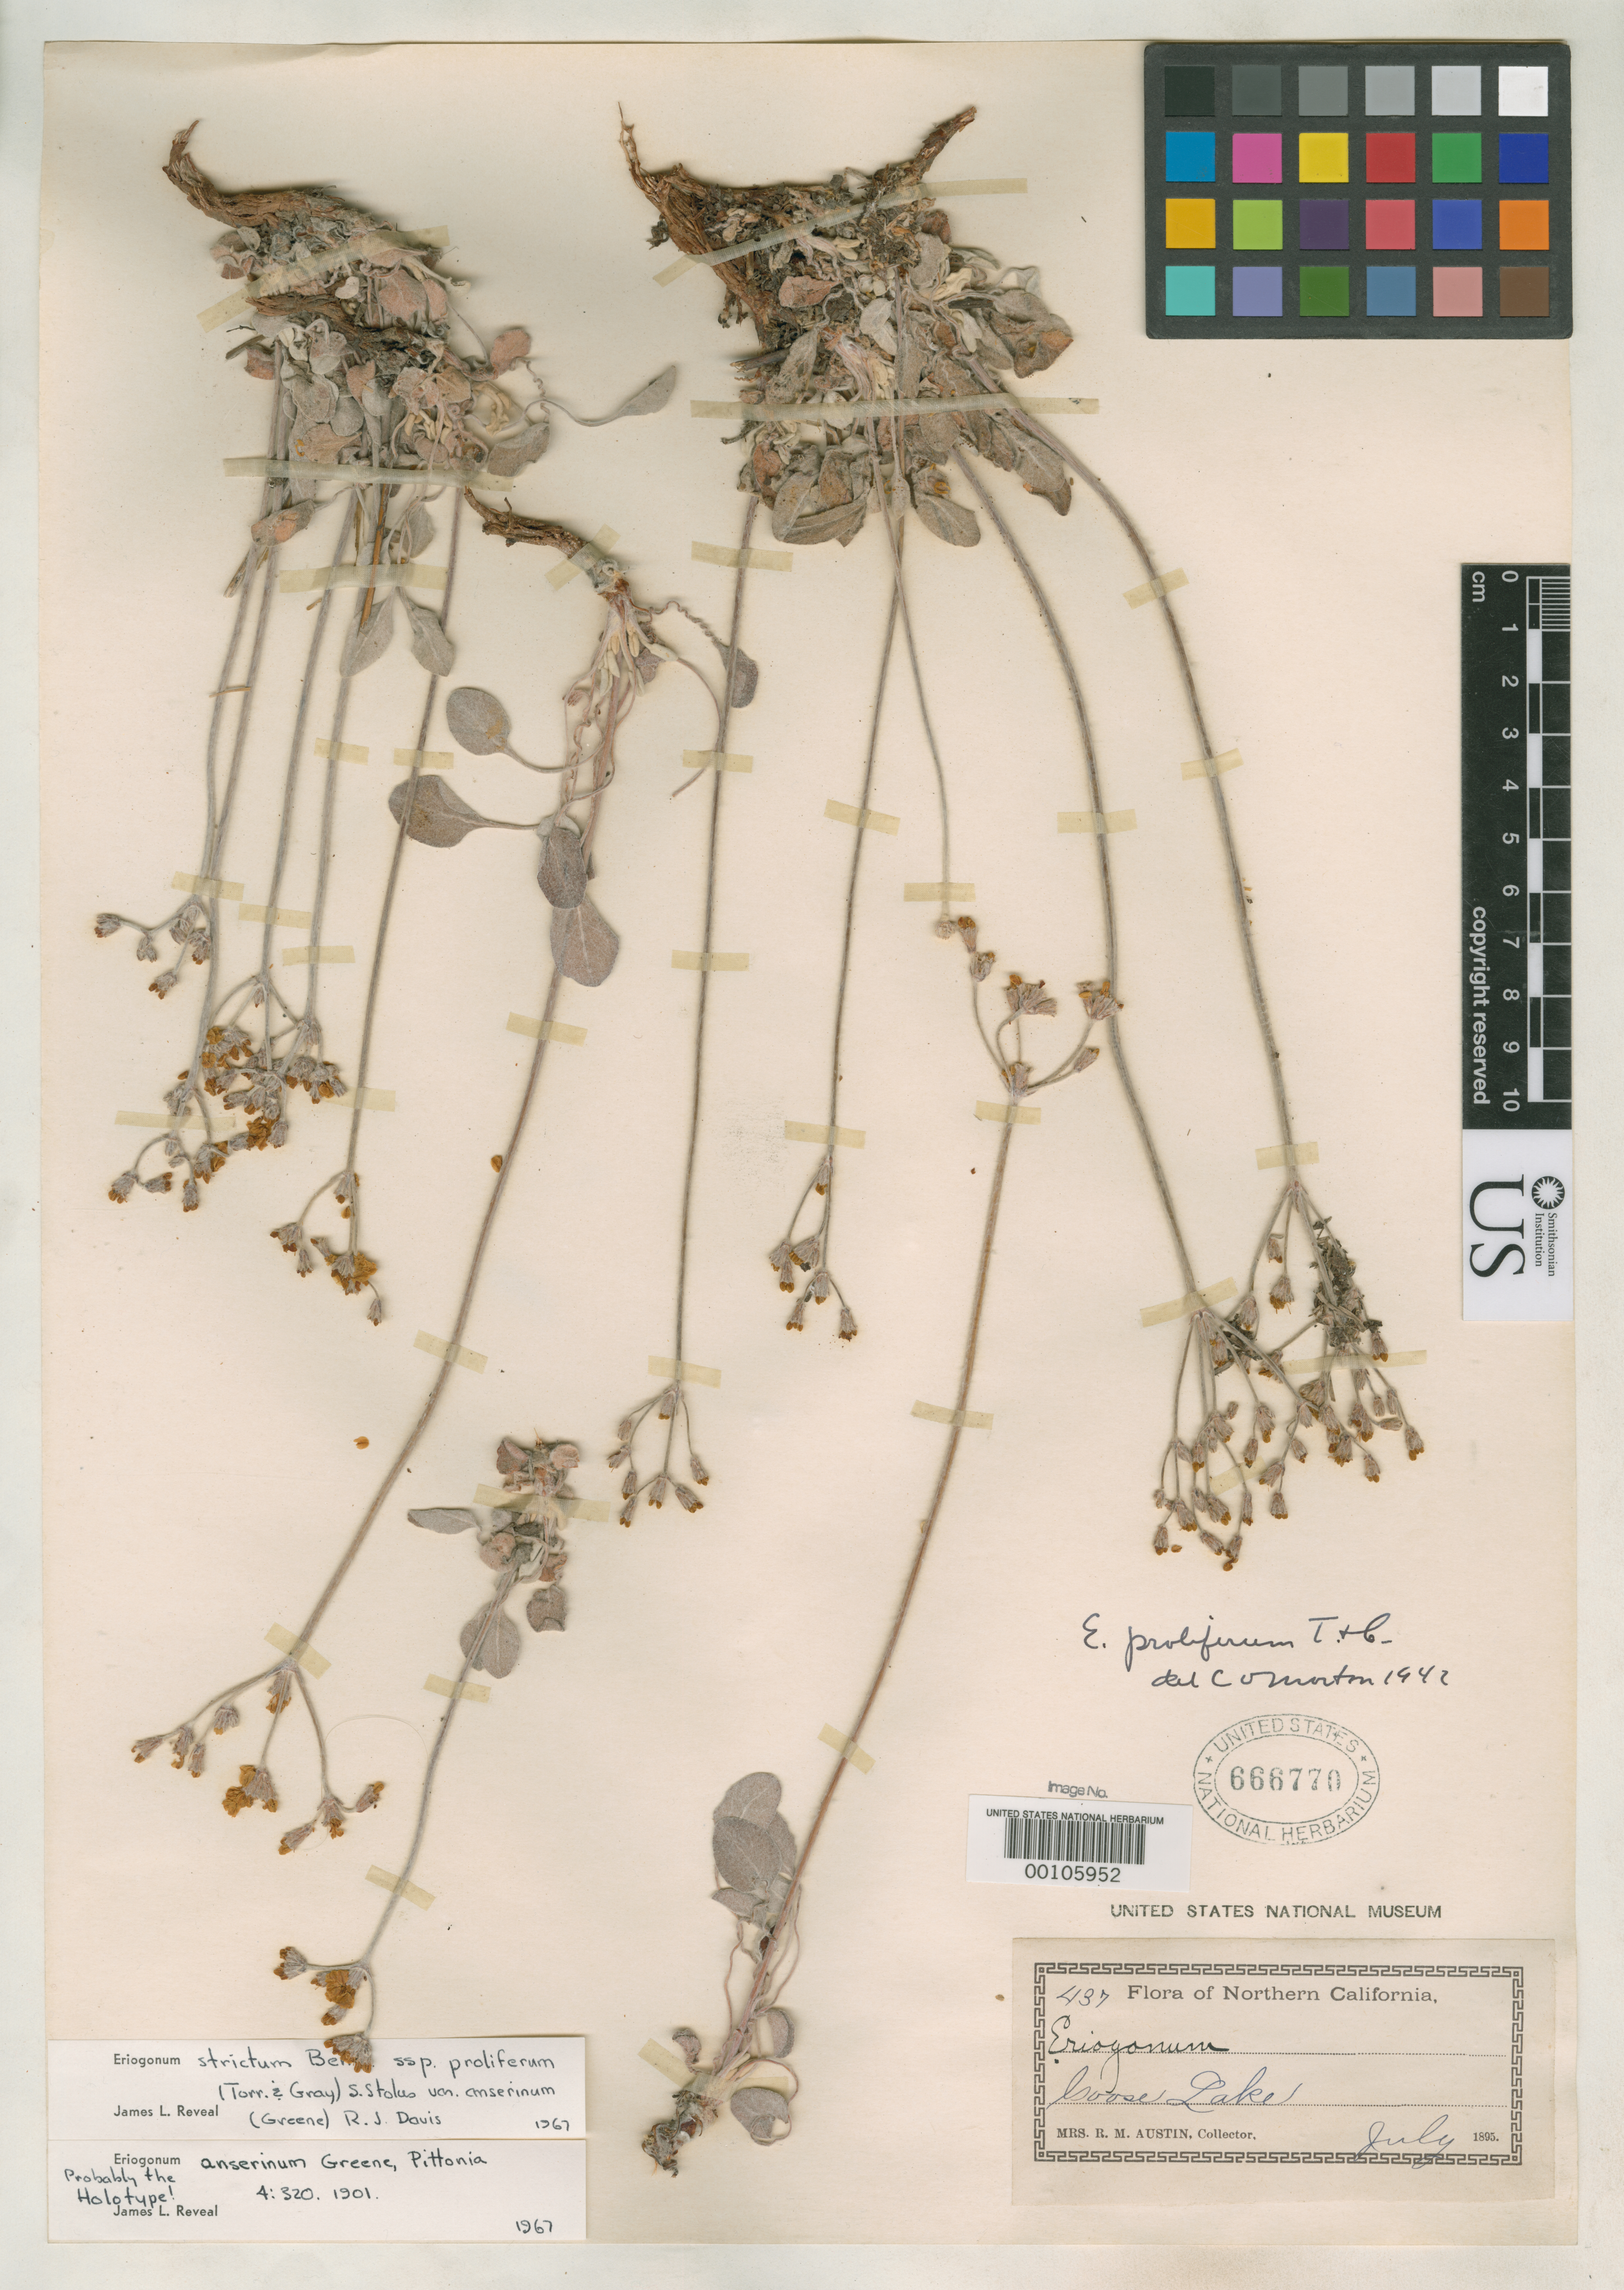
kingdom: Plantae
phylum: Tracheophyta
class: Magnoliopsida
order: Caryophyllales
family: Polygonaceae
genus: Eriogonum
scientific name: Eriogonum anserinum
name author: Greene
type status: Holotype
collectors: R. Austin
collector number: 437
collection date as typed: Jul 1895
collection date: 1895-07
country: United States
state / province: California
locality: Goose Lake.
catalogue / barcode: US 666770